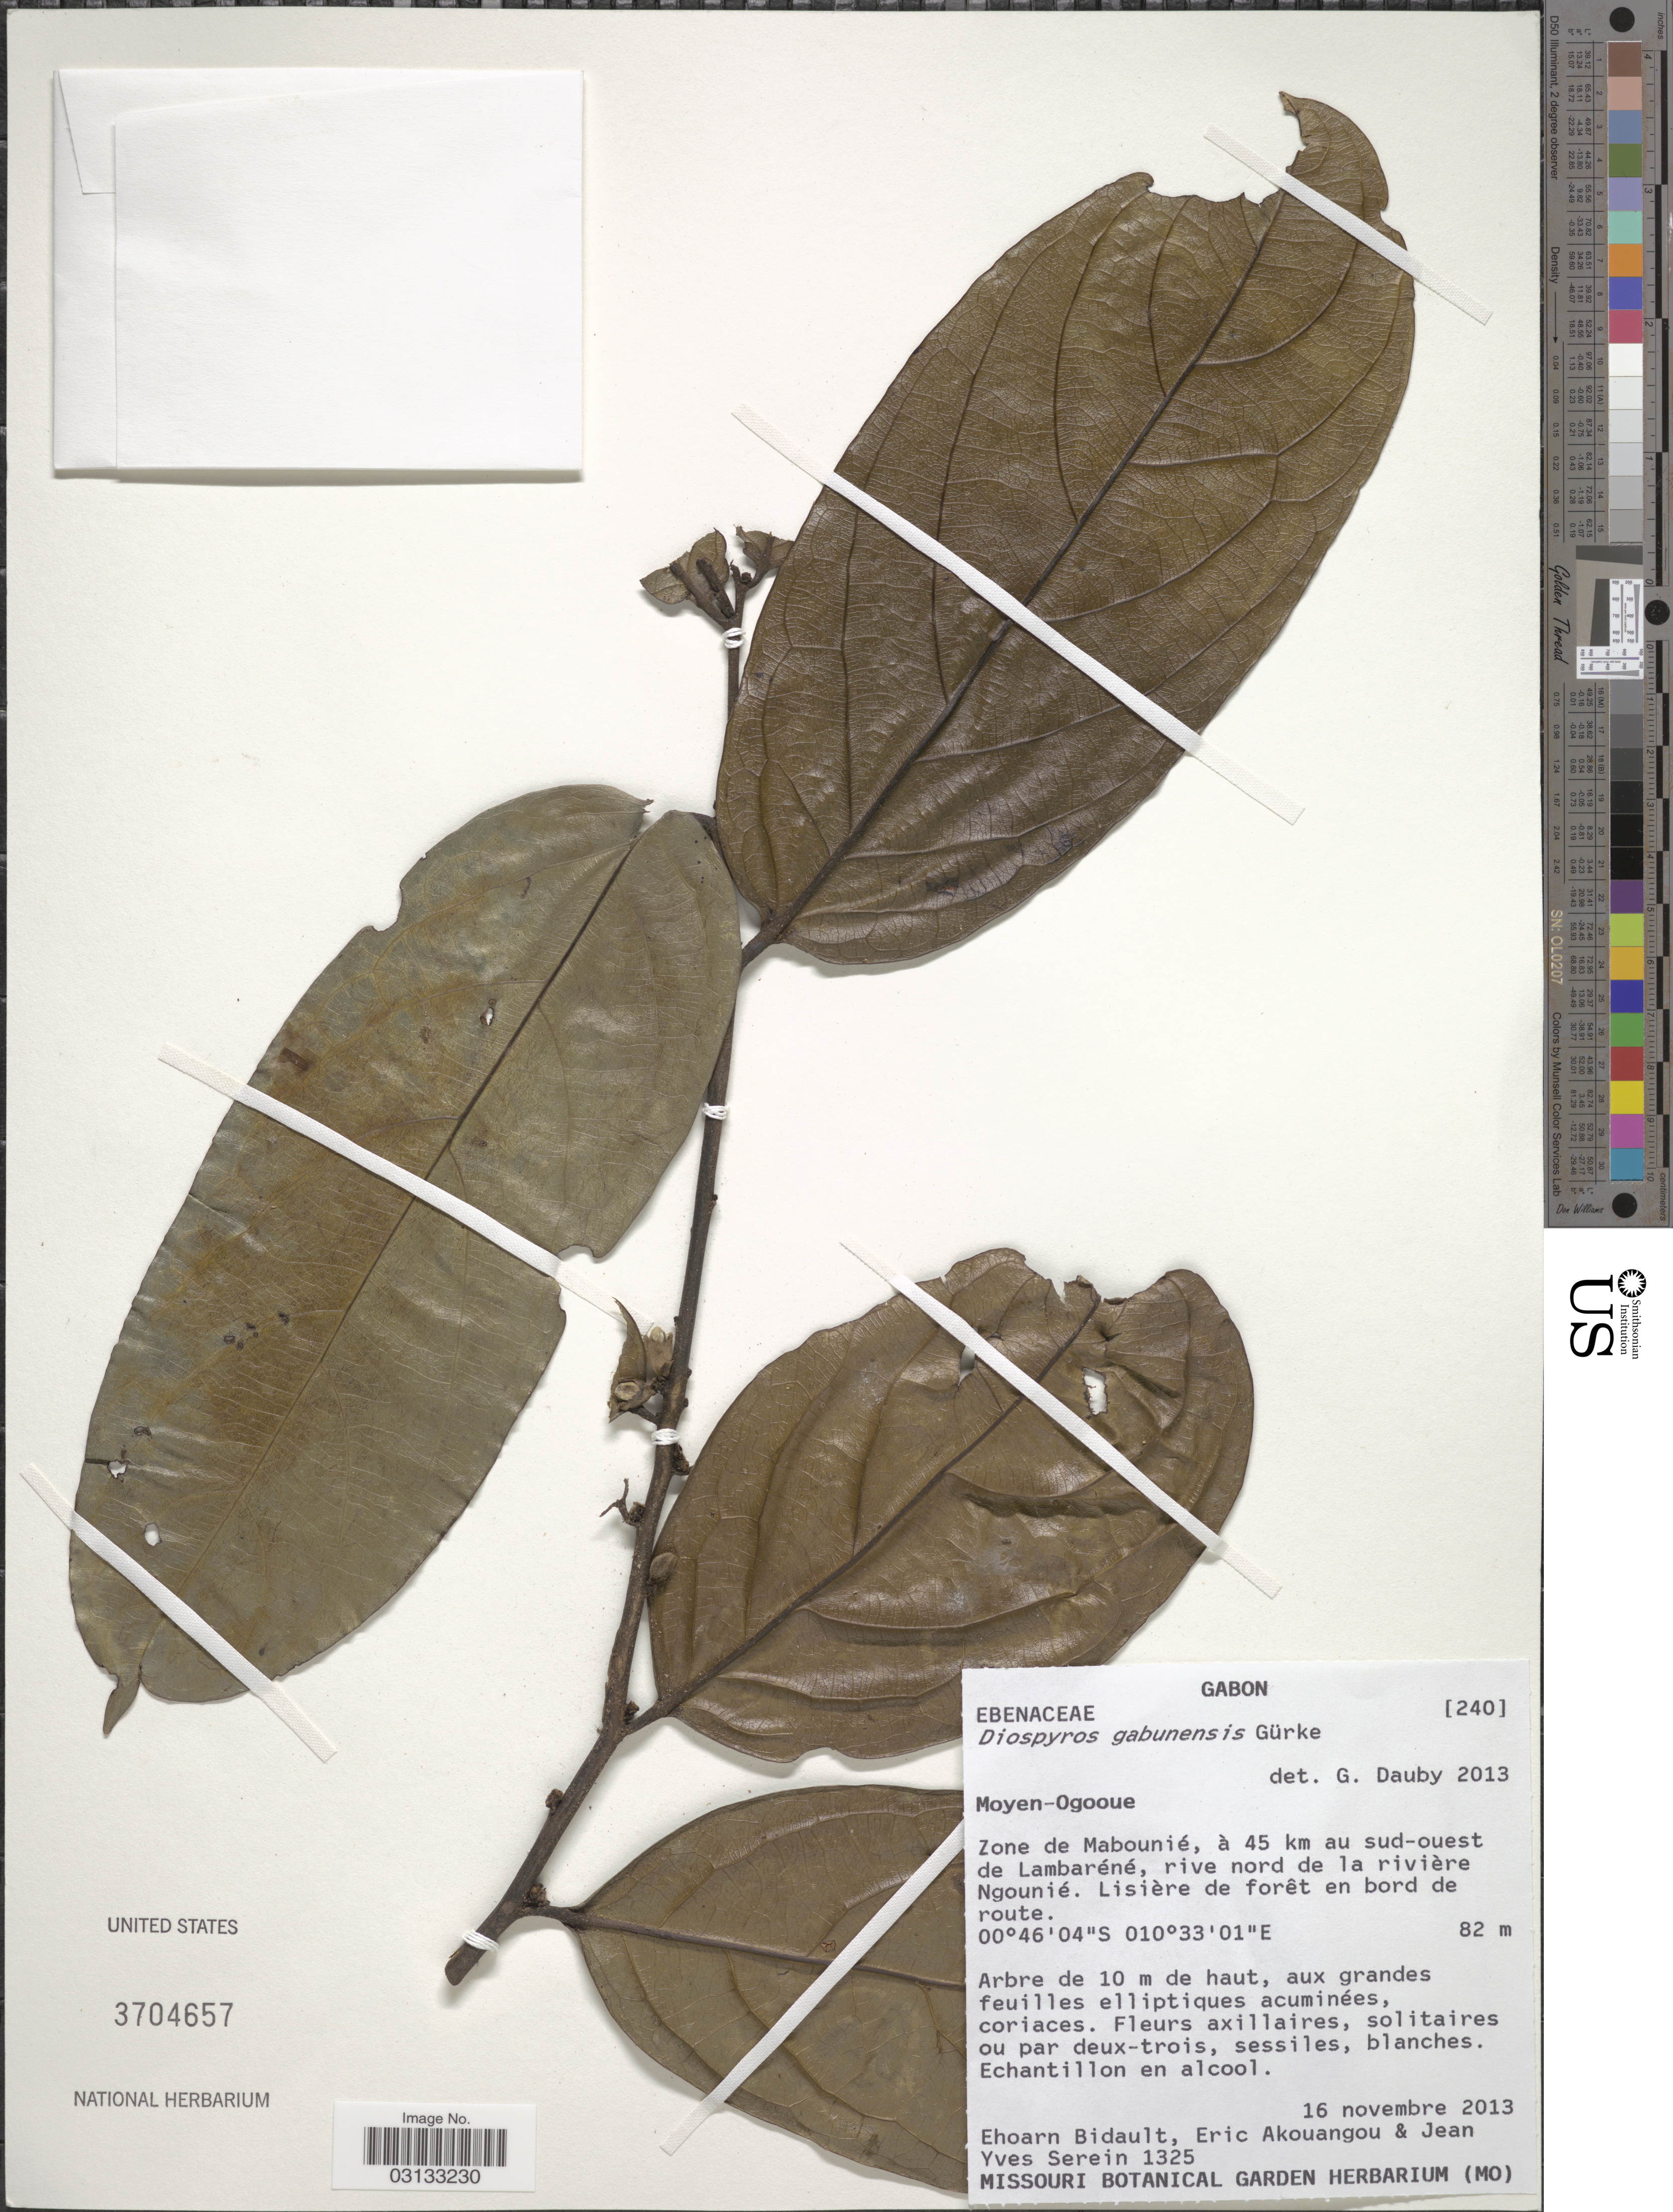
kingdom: Plantae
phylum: Tracheophyta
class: Magnoliopsida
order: Ericales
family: Ebenaceae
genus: Diospyros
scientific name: Diospyros gabunensis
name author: Gürke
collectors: E. Bidault, E. Akouangou & J. Serein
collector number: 1325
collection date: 2013-11-16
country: Gabon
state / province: Moyen-Ogooue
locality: Moyen-Ogooue, Zone de Mabounié, à 45 km au sud-ouest de Lambaréné, rive nord de la rivière Ngounié. Lisière de forêt en bord de route.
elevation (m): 82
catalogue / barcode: US 3704657